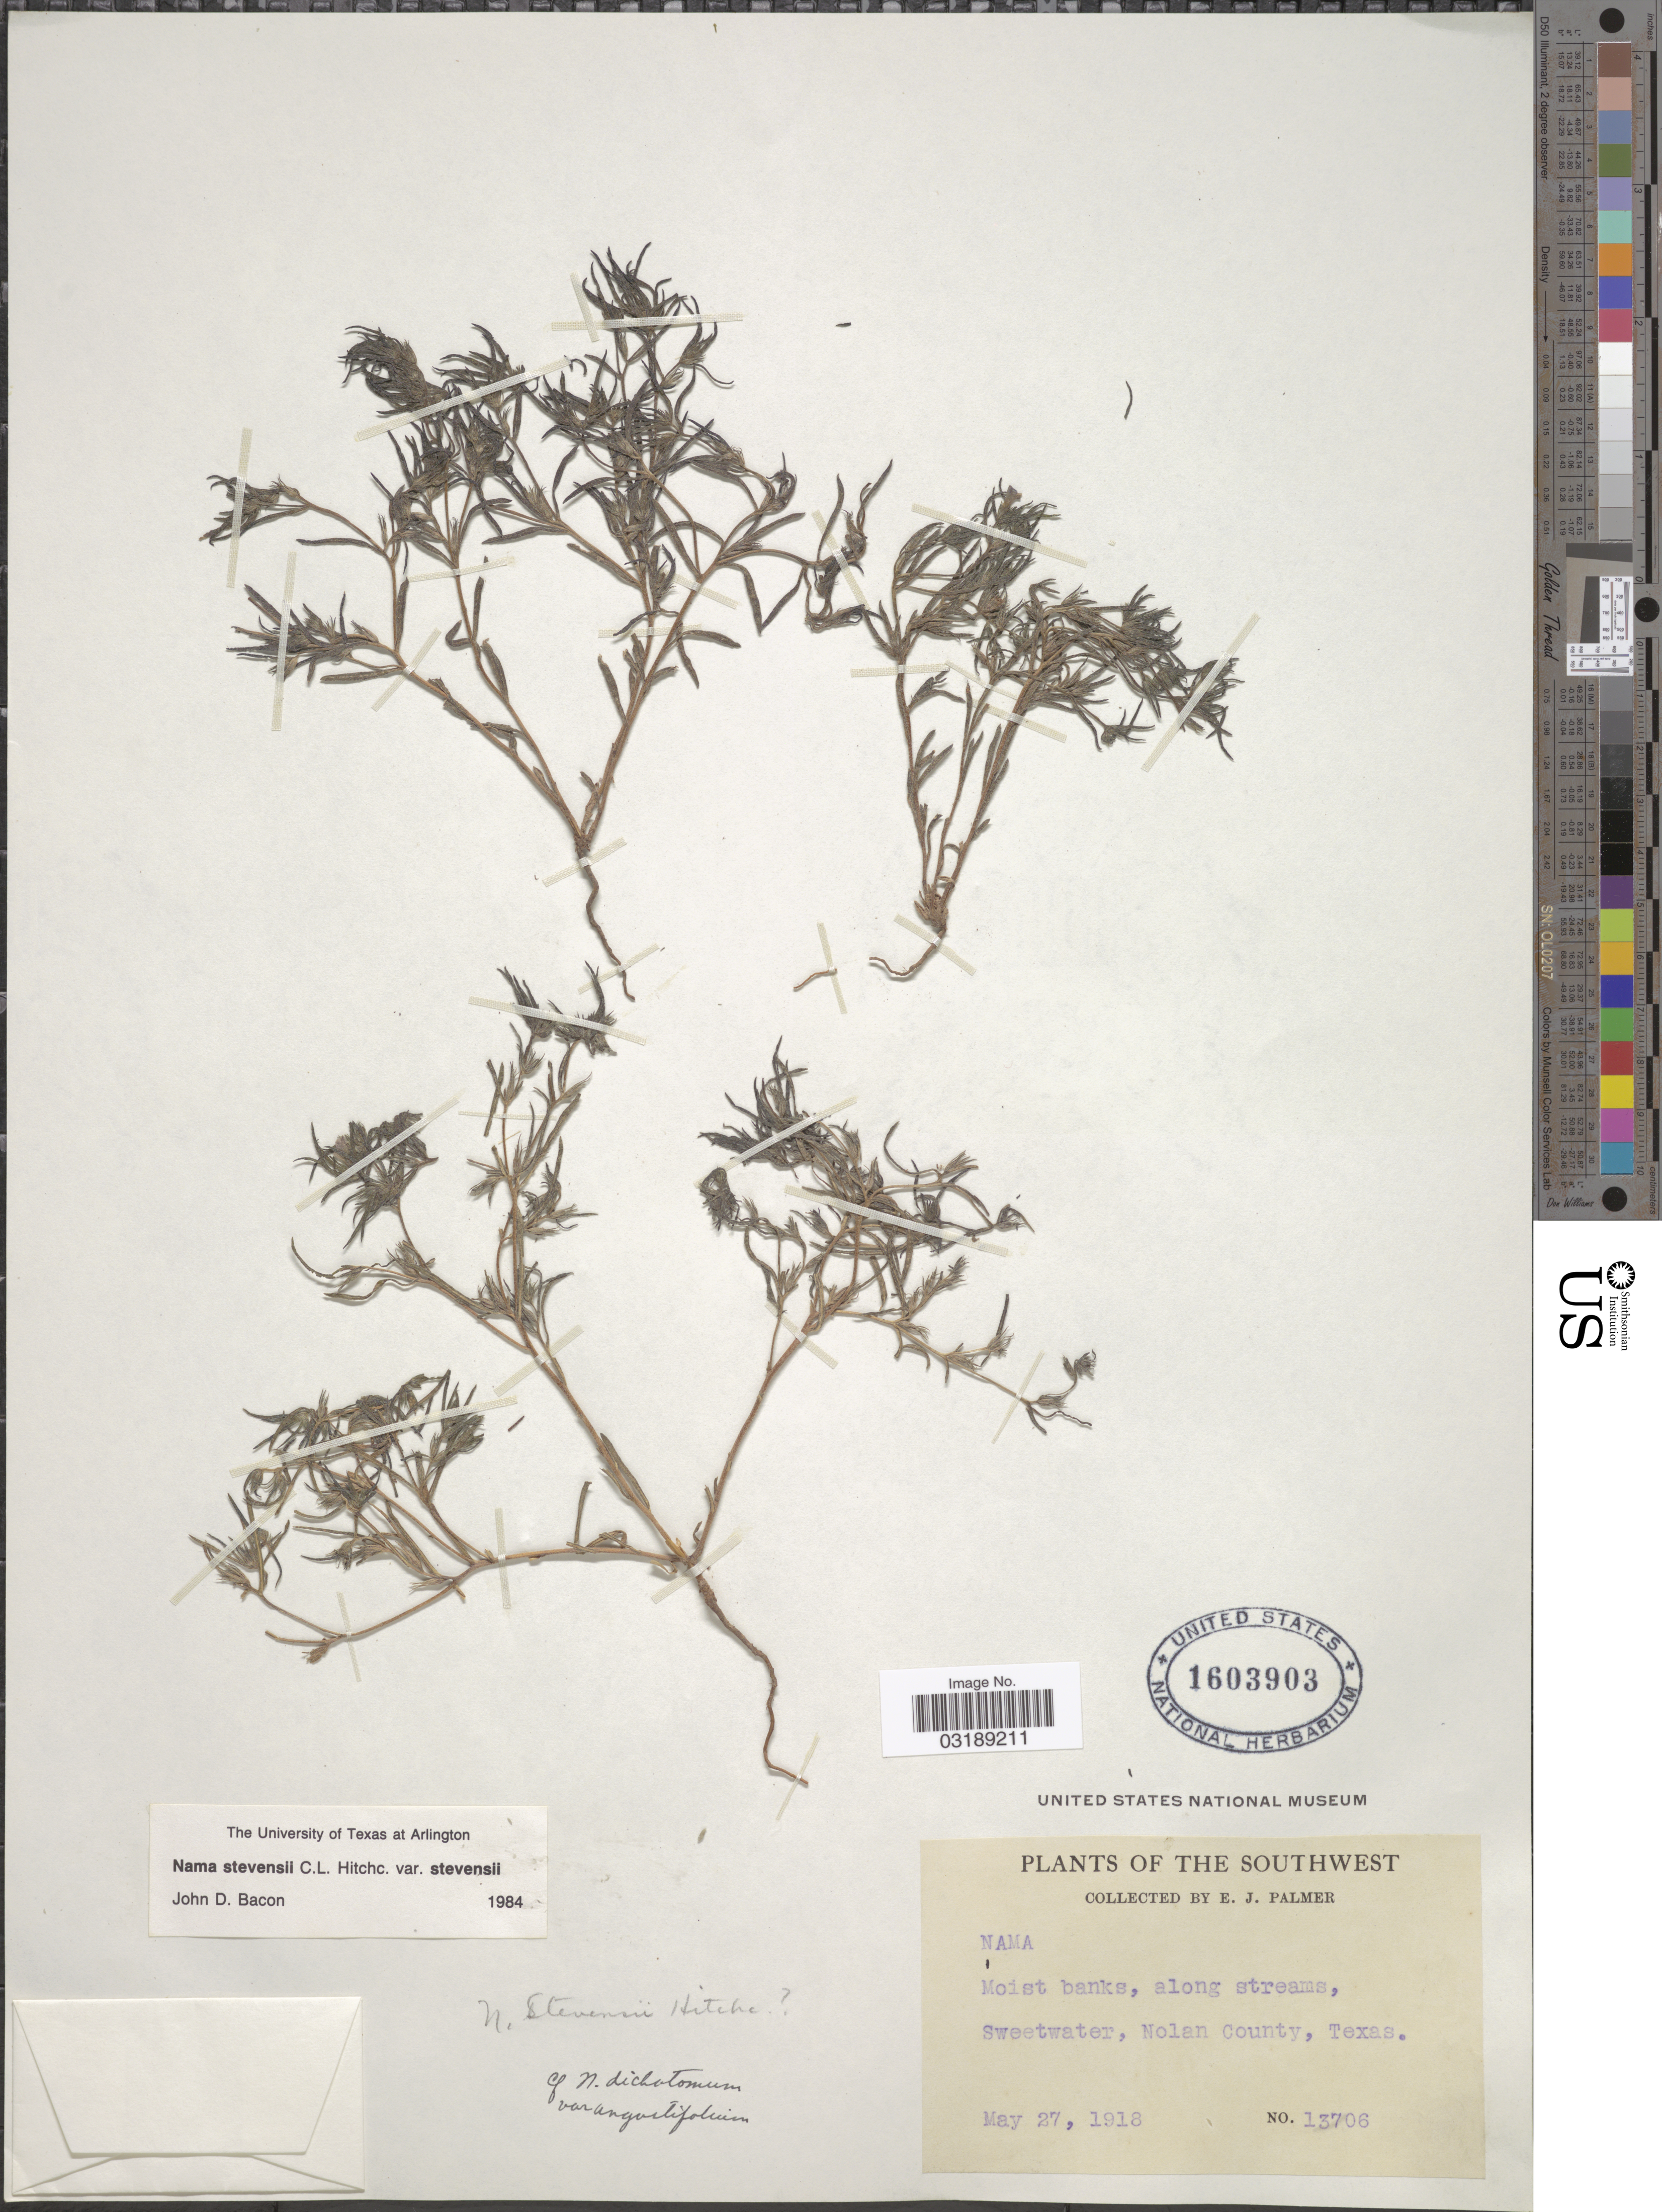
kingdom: Plantae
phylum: Tracheophyta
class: Magnoliopsida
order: Boraginales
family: Namaceae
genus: Nama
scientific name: Nama stevensii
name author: C.L. Hitchc.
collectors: E. J. Palmer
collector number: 13706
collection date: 1918-05-27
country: United States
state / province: Texas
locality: The Southwest, Moist banks, along stream, sweetwater, Nolan County, Texas.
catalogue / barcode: US 1603903